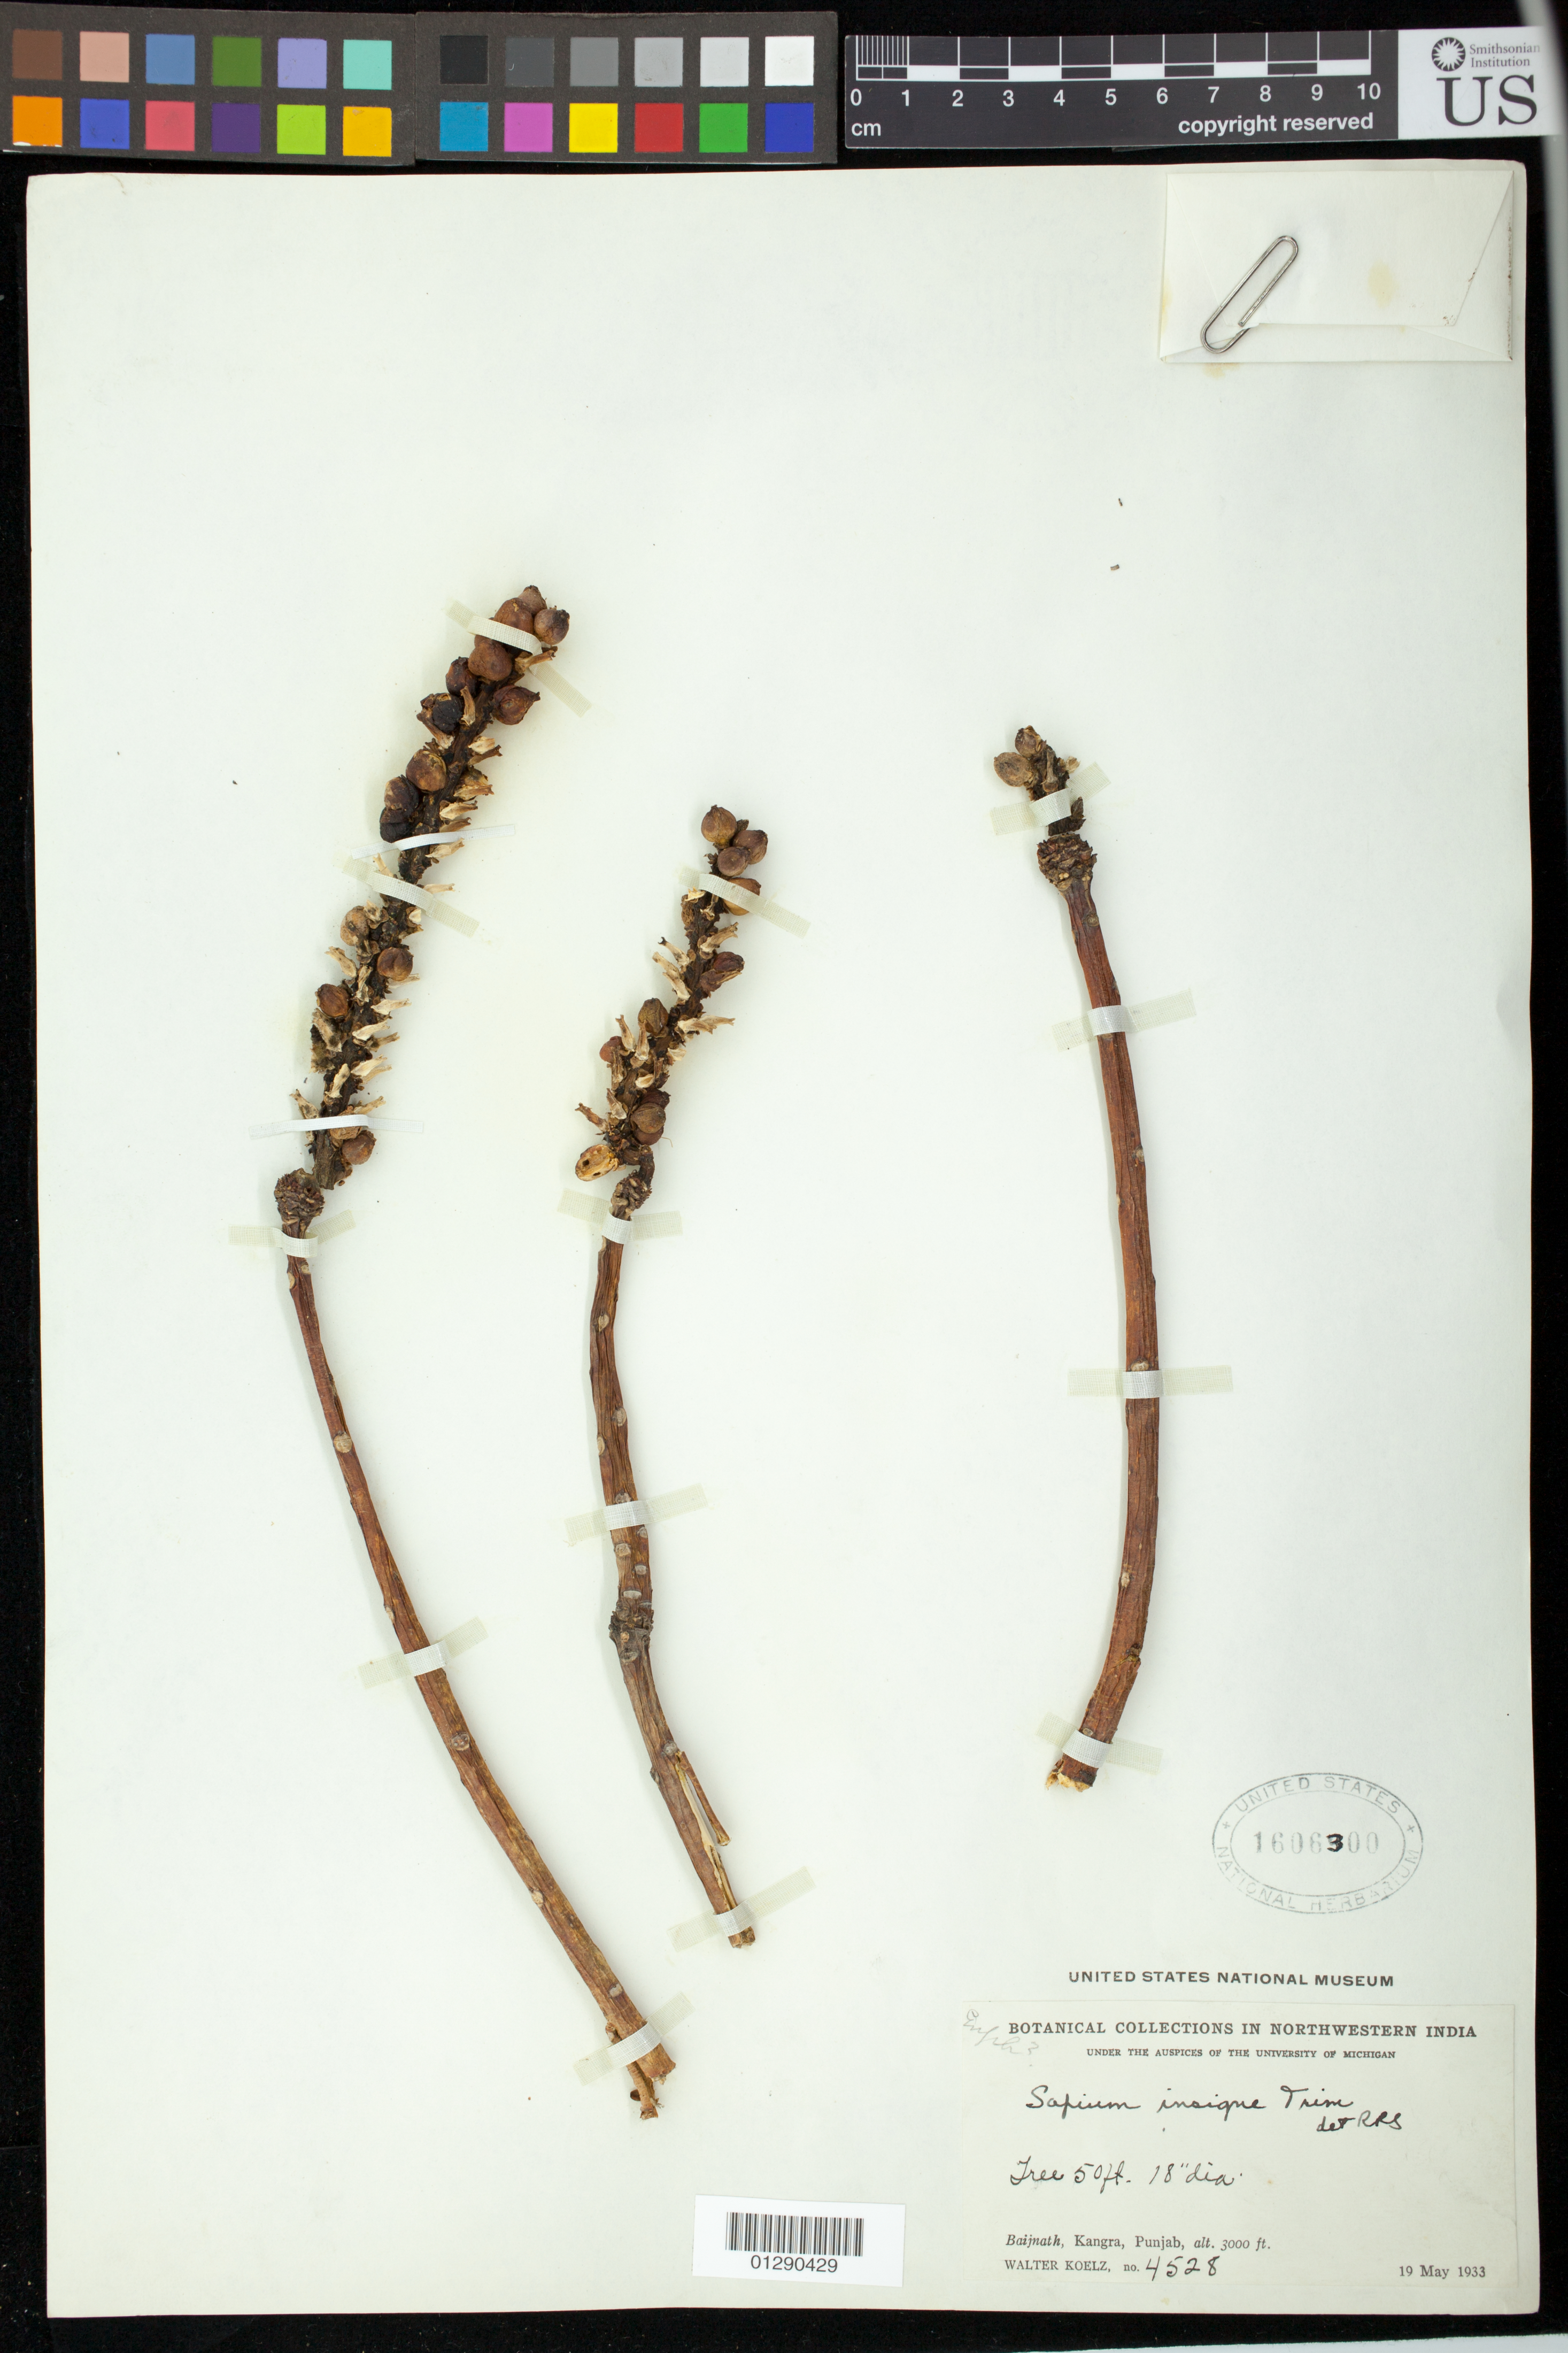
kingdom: Plantae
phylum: Tracheophyta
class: Magnoliopsida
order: Malpighiales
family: Euphorbiaceae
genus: Sapium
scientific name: Sapium insigne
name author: (Royle) Benth. & Hook. f.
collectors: W. N. Koelz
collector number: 4528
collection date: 1933-05-19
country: India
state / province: Himachal Pradesh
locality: Baijnath, Kangra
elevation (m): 914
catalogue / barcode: US 1606300